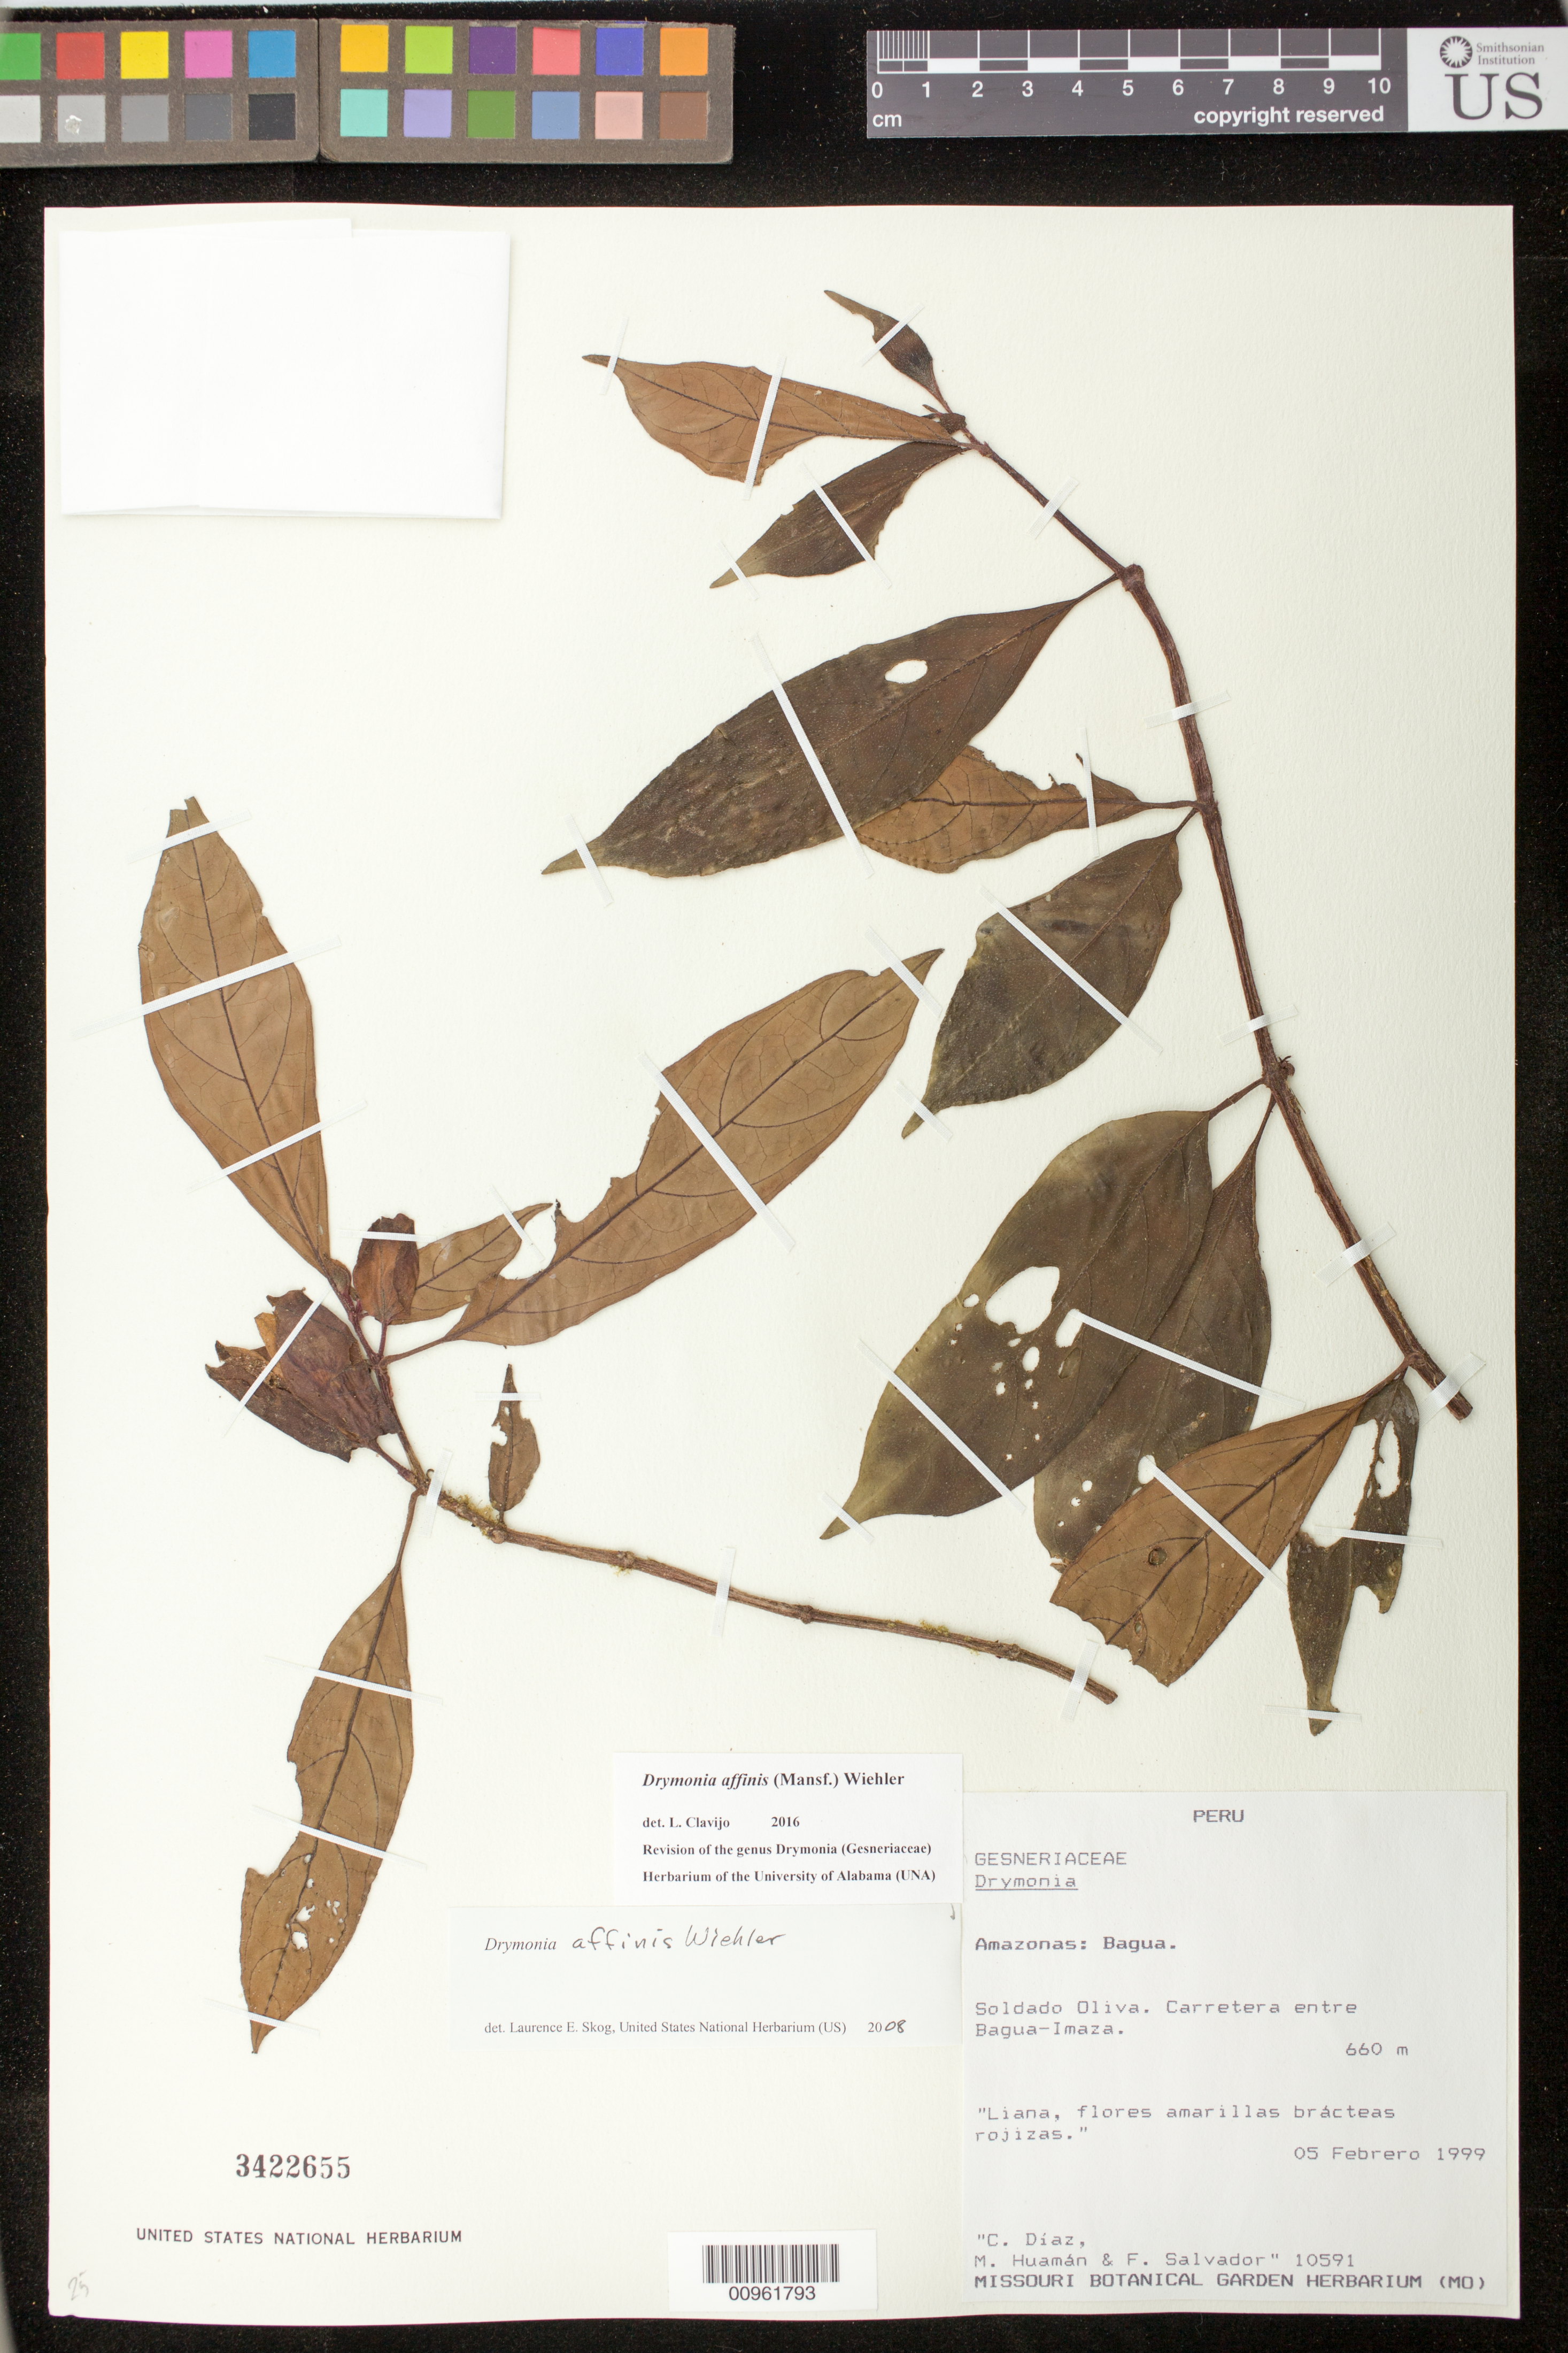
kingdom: Plantae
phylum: Tracheophyta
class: Magnoliopsida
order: Lamiales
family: Gesneriaceae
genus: Drymonia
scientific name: Drymonia affinis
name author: (Mansf.) Wiehler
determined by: Skog, Laurence E.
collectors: C. Díaz S., M. Huamán & F. Salvador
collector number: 10591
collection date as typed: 05 Feb 1999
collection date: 1999-02-05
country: Peru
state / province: Amazonas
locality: Amazonas: Bagua. Soldado Oliva. Carretera entre Bagua-Imaza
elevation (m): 660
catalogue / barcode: US 3422655